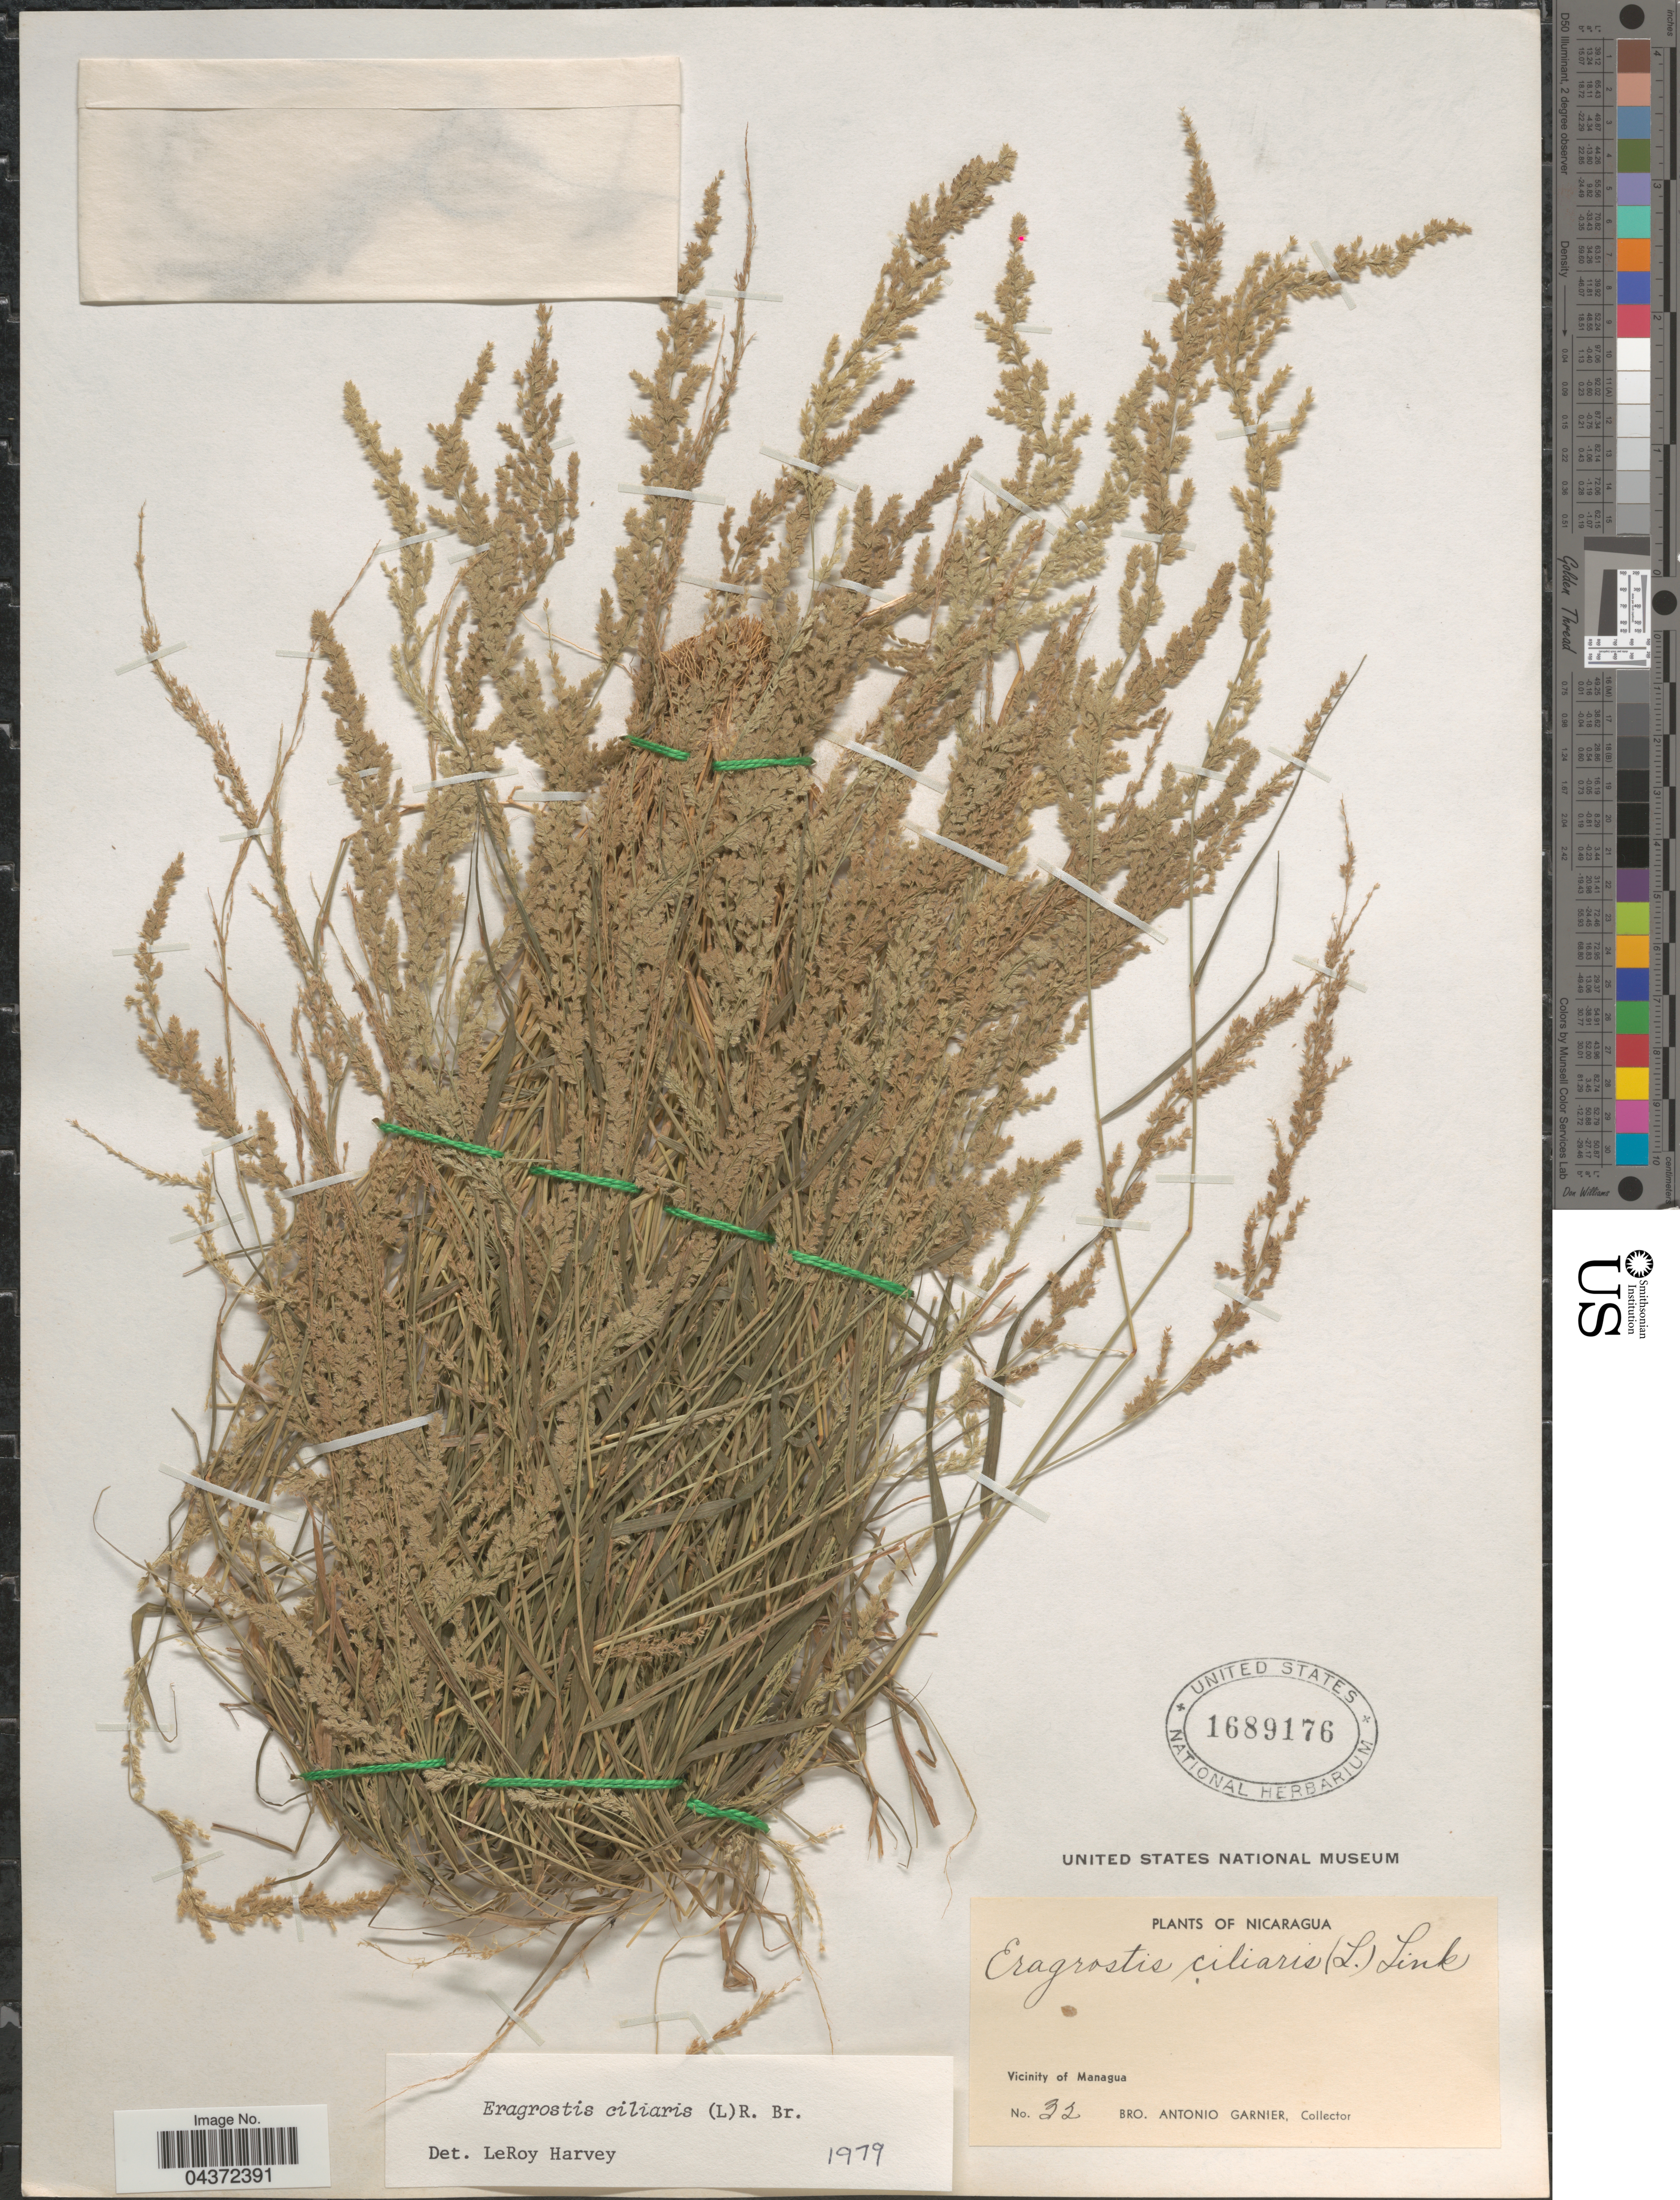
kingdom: Plantae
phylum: Tracheophyta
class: Liliopsida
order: Poales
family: Poaceae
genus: Eragrostis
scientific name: Eragrostis ciliaris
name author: (L.) R. Br.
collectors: Bro. A. Garnier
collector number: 32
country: Nicaragua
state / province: Managua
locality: Vicinity of Managua.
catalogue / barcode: US 1689176